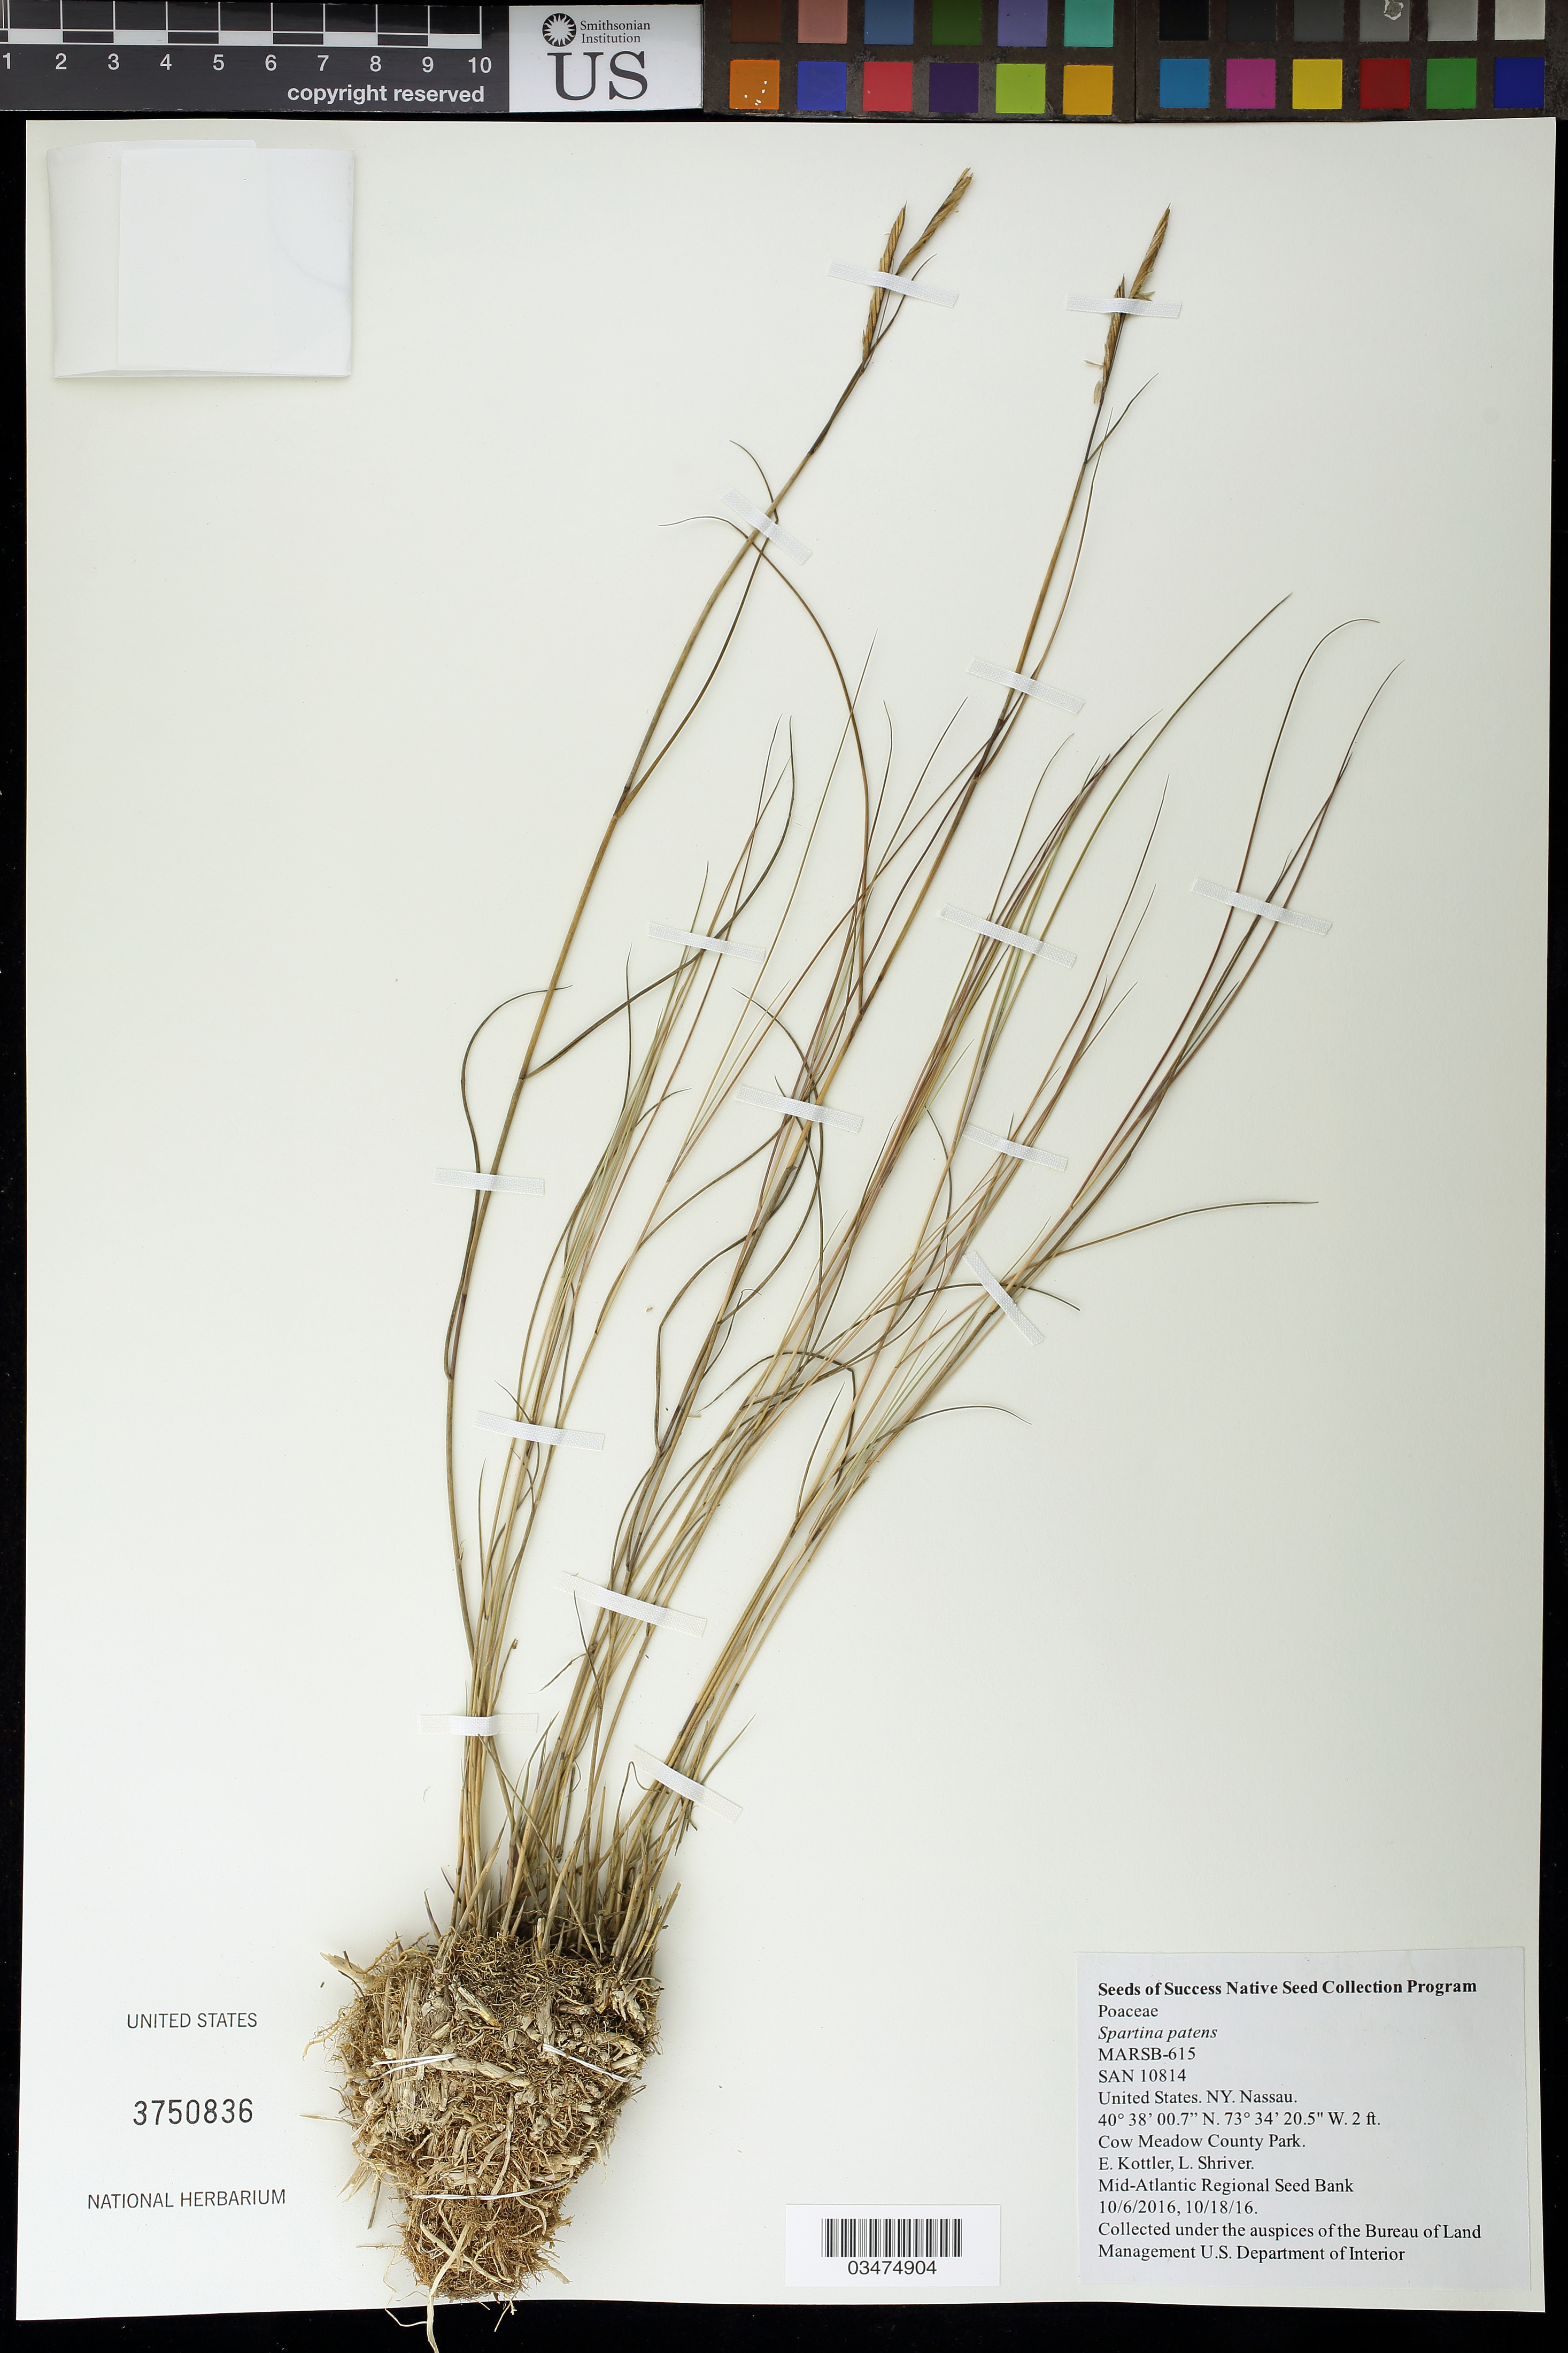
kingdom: Plantae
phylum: Tracheophyta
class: Liliopsida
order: Poales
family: Poaceae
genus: Spartina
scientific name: Spartina patens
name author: (Aiton) Muhl.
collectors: E. Kottler & L. Shriver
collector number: MARSB-615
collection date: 2016-10-06,2016-10-18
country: United States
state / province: New York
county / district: Suffolk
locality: Cow Meadow County Park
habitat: Tidal high salt marsh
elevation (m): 1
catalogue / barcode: US 3750836